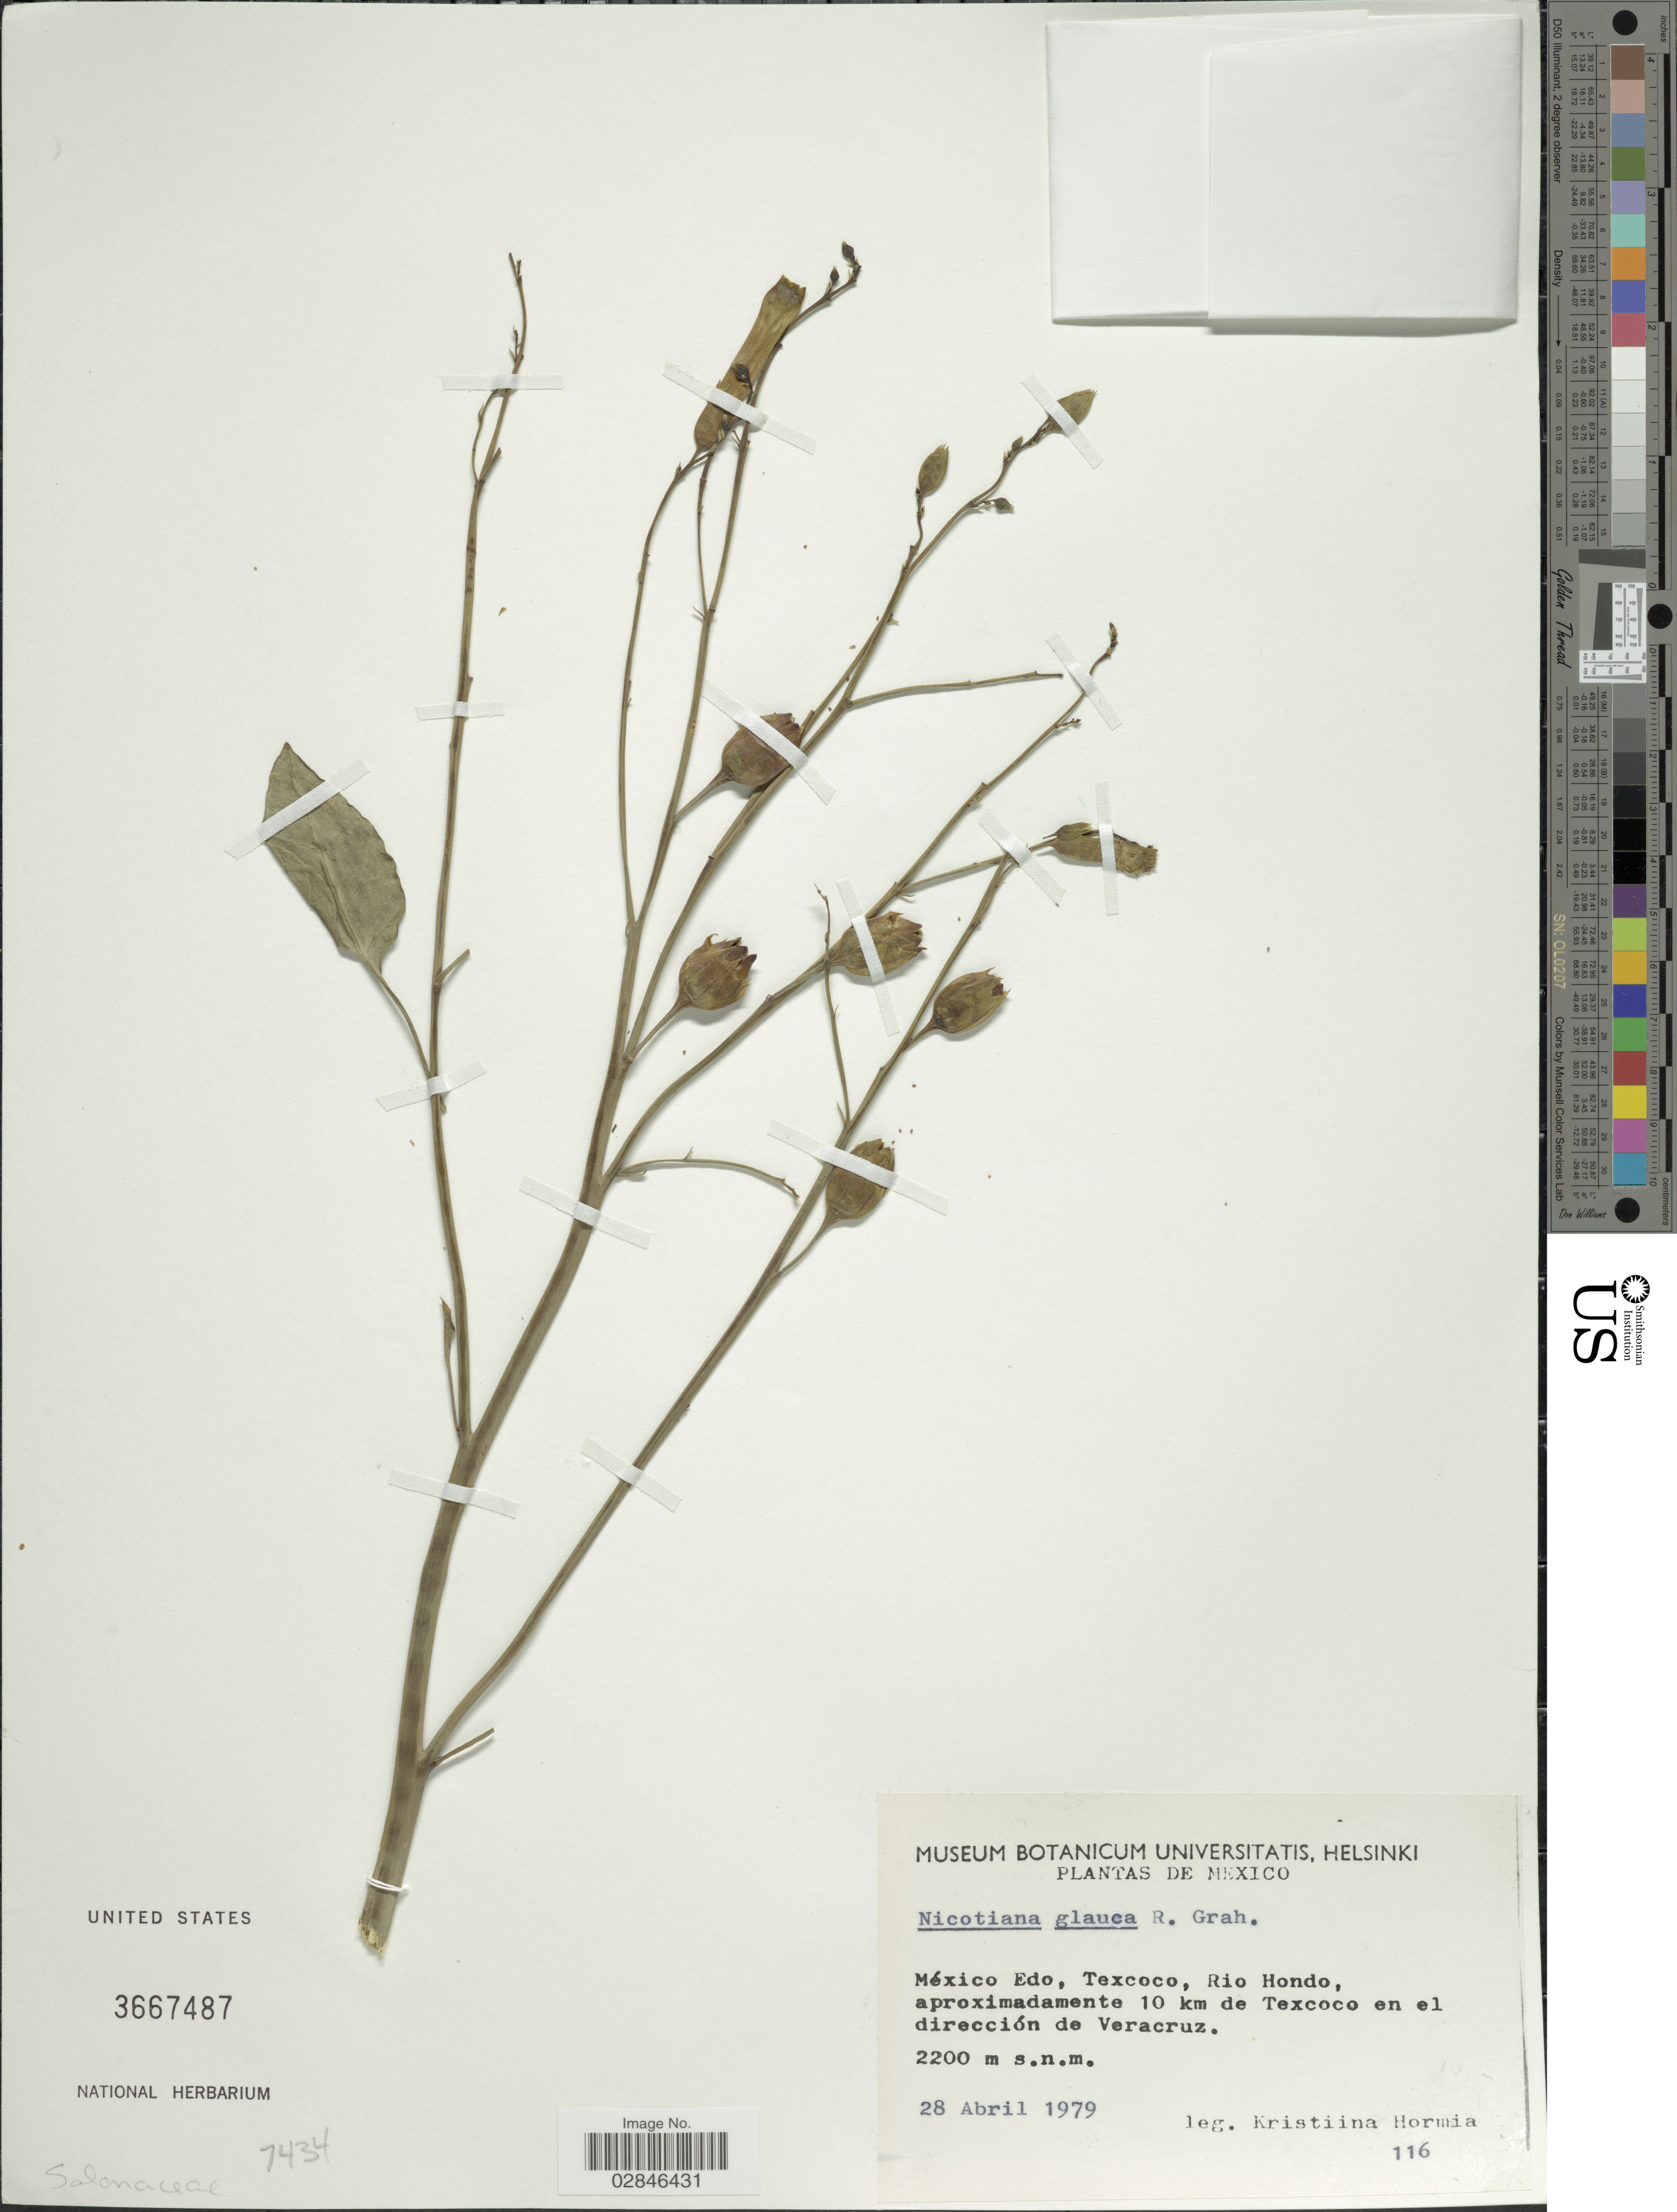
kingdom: Plantae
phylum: Tracheophyta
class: Magnoliopsida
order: Solanales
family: Solanaceae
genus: Nicotiana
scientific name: Nicotiana glauca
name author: Graham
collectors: K. Hormia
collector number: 116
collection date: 1979-04-28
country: Mexico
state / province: México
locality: Texcoco, Rio Hondo, aproximadamento 10 km de Texcoco en el dirección de Veracruz.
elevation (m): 2200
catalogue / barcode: US 3667487